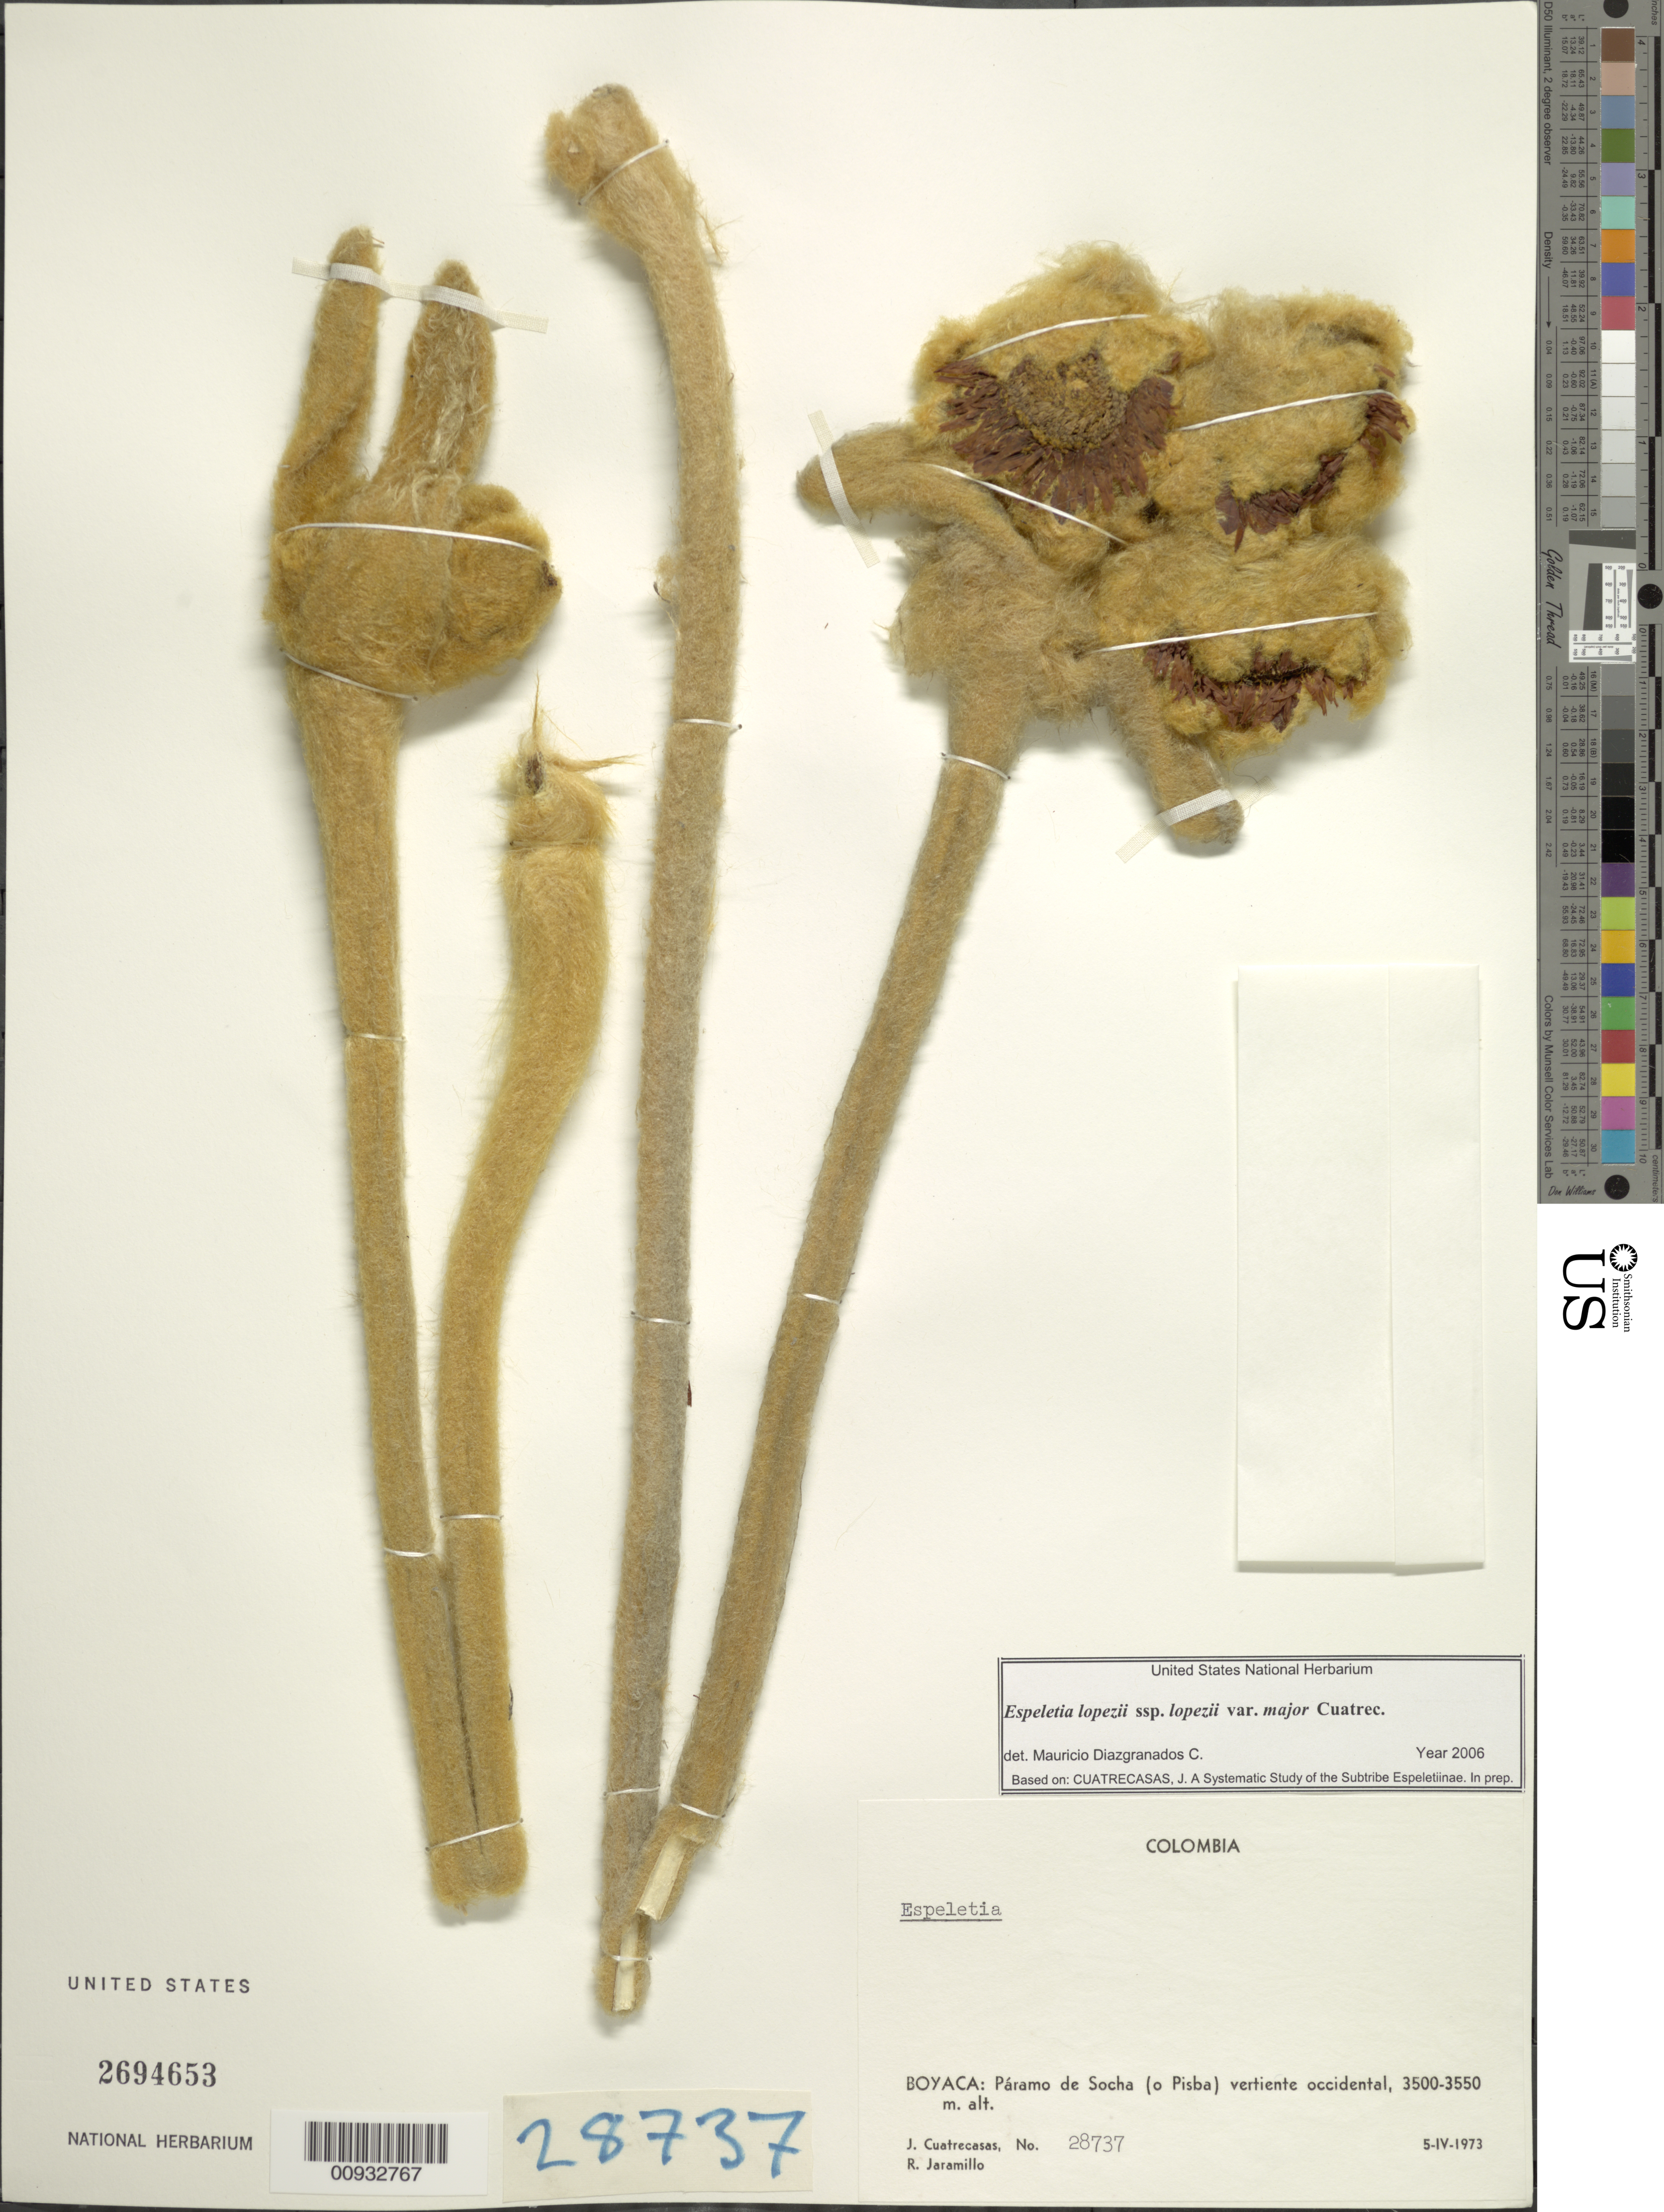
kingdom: Plantae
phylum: Tracheophyta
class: Magnoliopsida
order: Asterales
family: Asteraceae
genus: Espeletia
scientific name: Espeletia lopezii var. major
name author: Cuatrec.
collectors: J. Cuatrecasas & R. Jaramillo M.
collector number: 28737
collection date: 1973-04-05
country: Colombia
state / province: Boyacá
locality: Paramo de Socha (o Pisba) vertiente occidental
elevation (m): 3500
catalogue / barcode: US 2694653